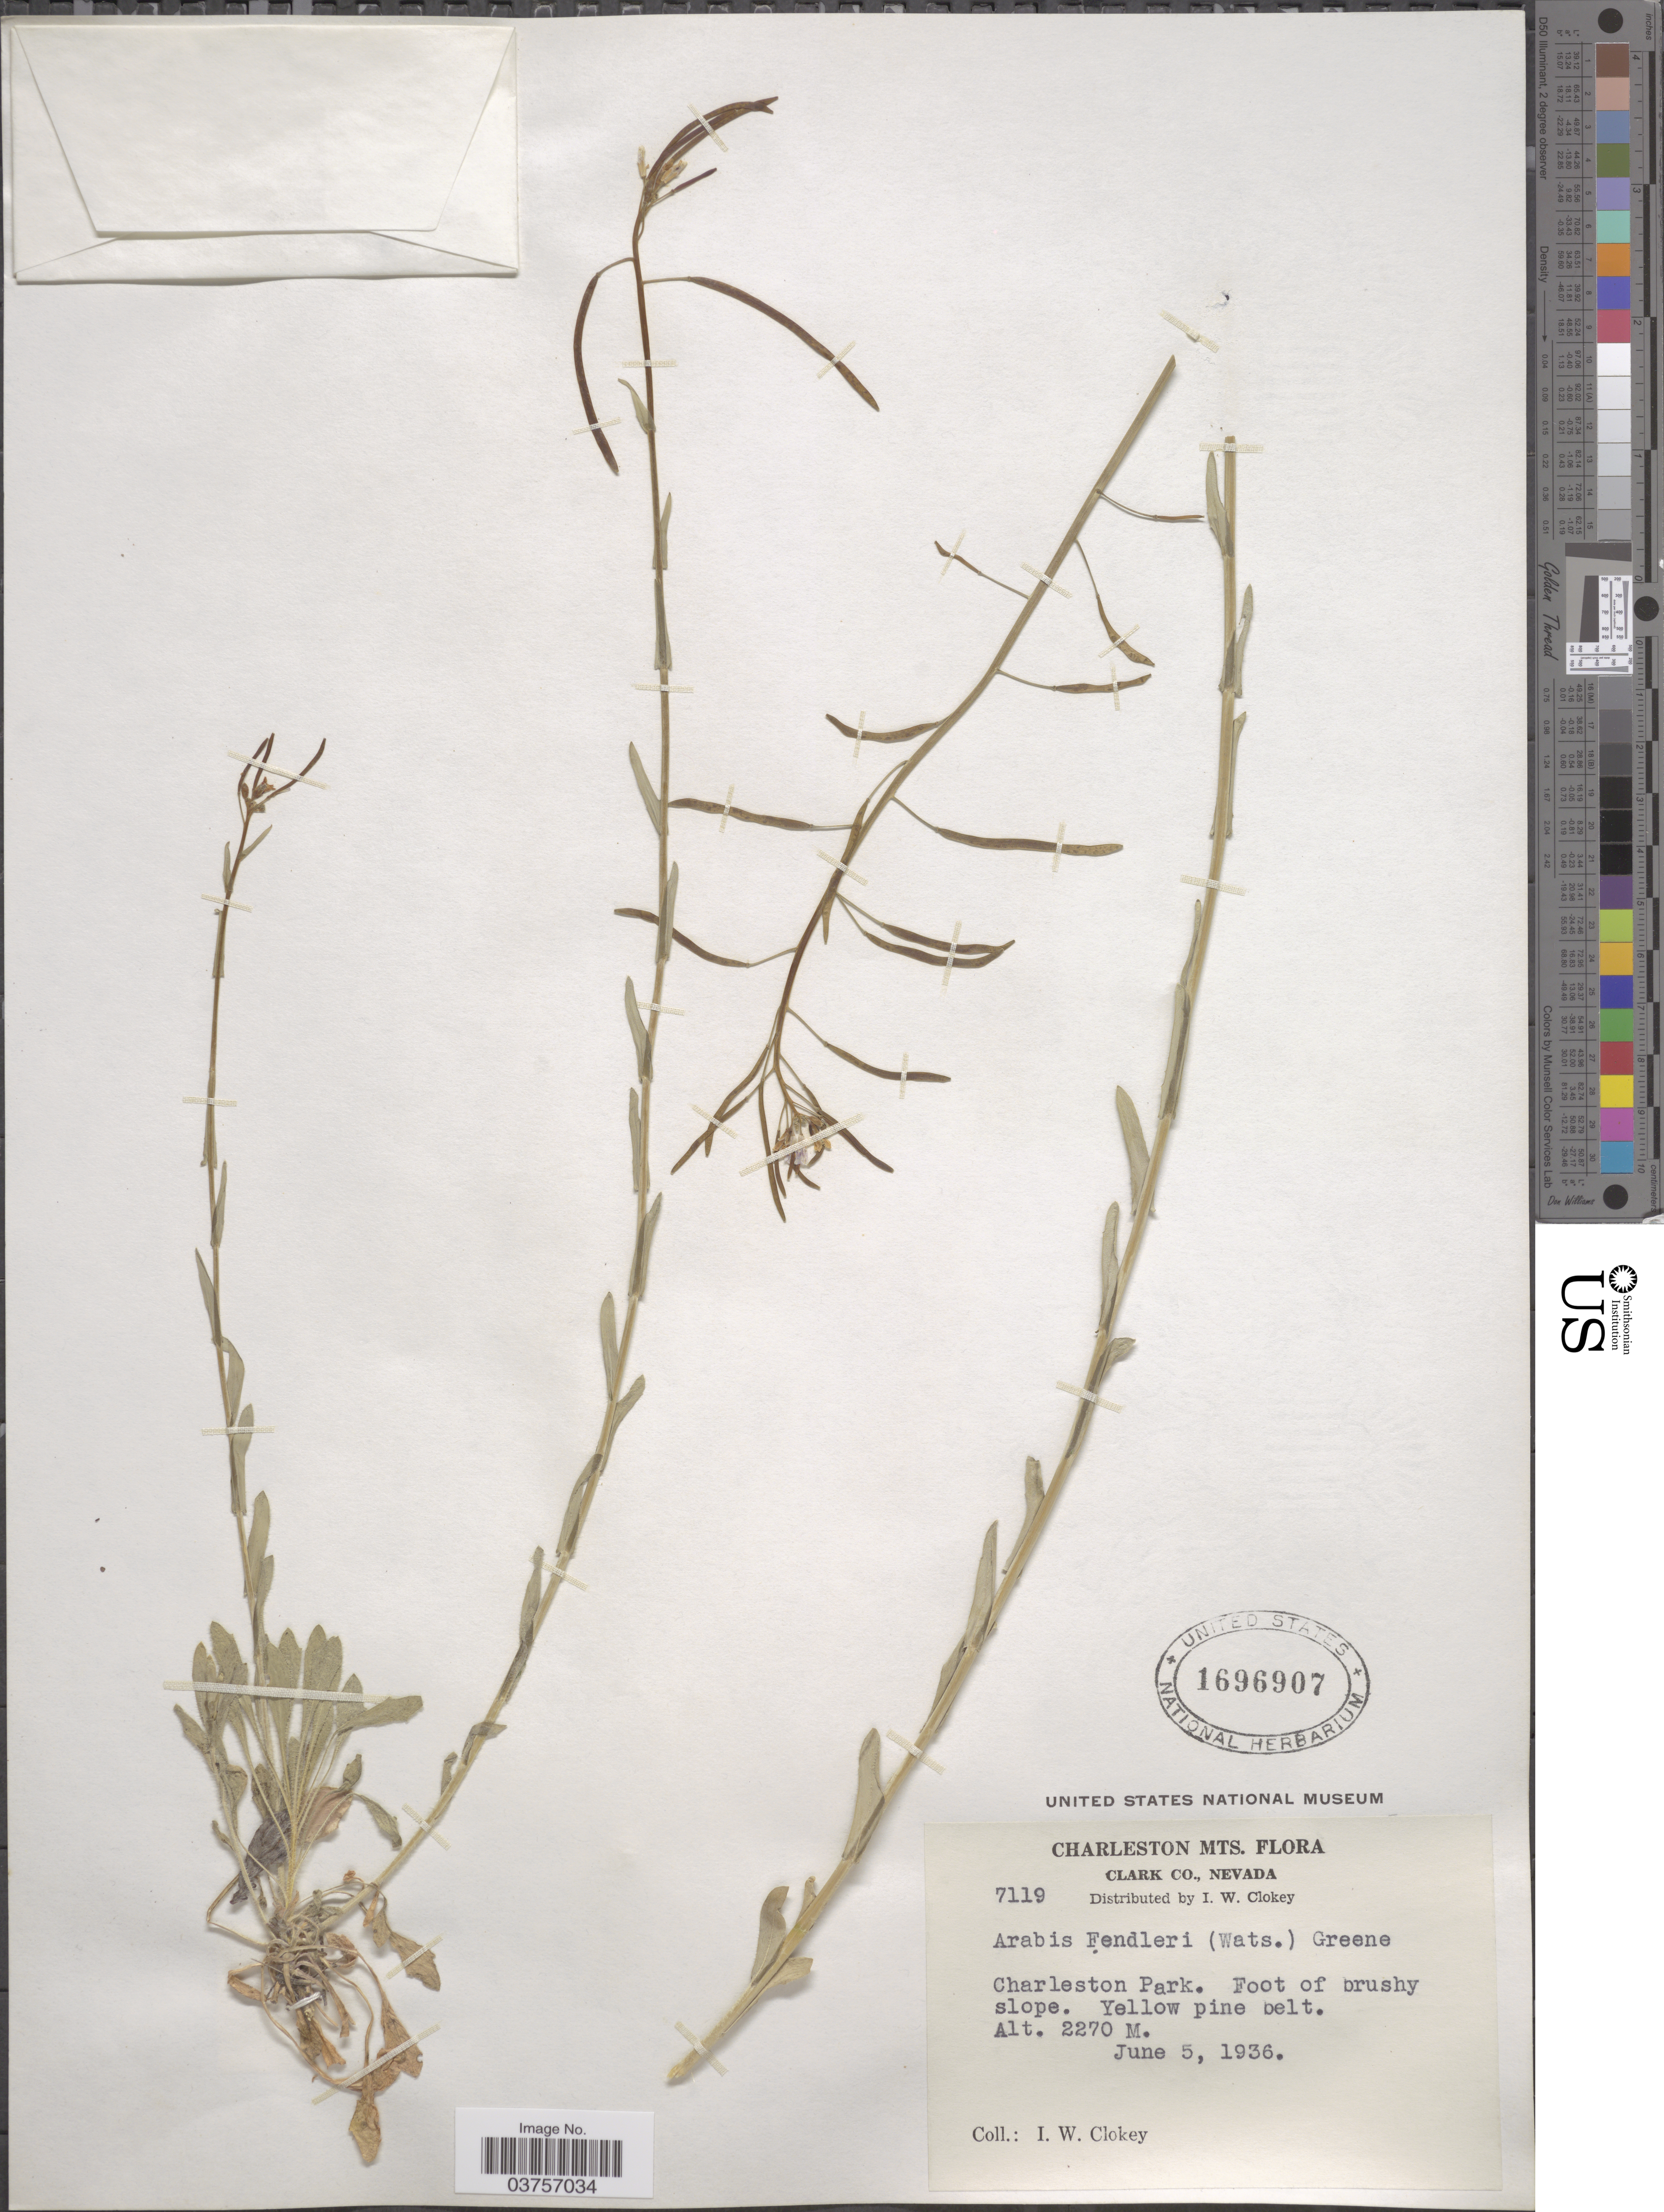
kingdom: Plantae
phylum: Tracheophyta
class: Magnoliopsida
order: Brassicales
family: Brassicaceae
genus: Arabis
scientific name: Arabis fendleri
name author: (S. Watson) Greene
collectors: I. W. Clokey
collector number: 7119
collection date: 1936-06-05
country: United States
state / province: Nevada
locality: Charleston Mts. Clark Co. Charleston Park.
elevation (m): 2270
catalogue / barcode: US 1696907